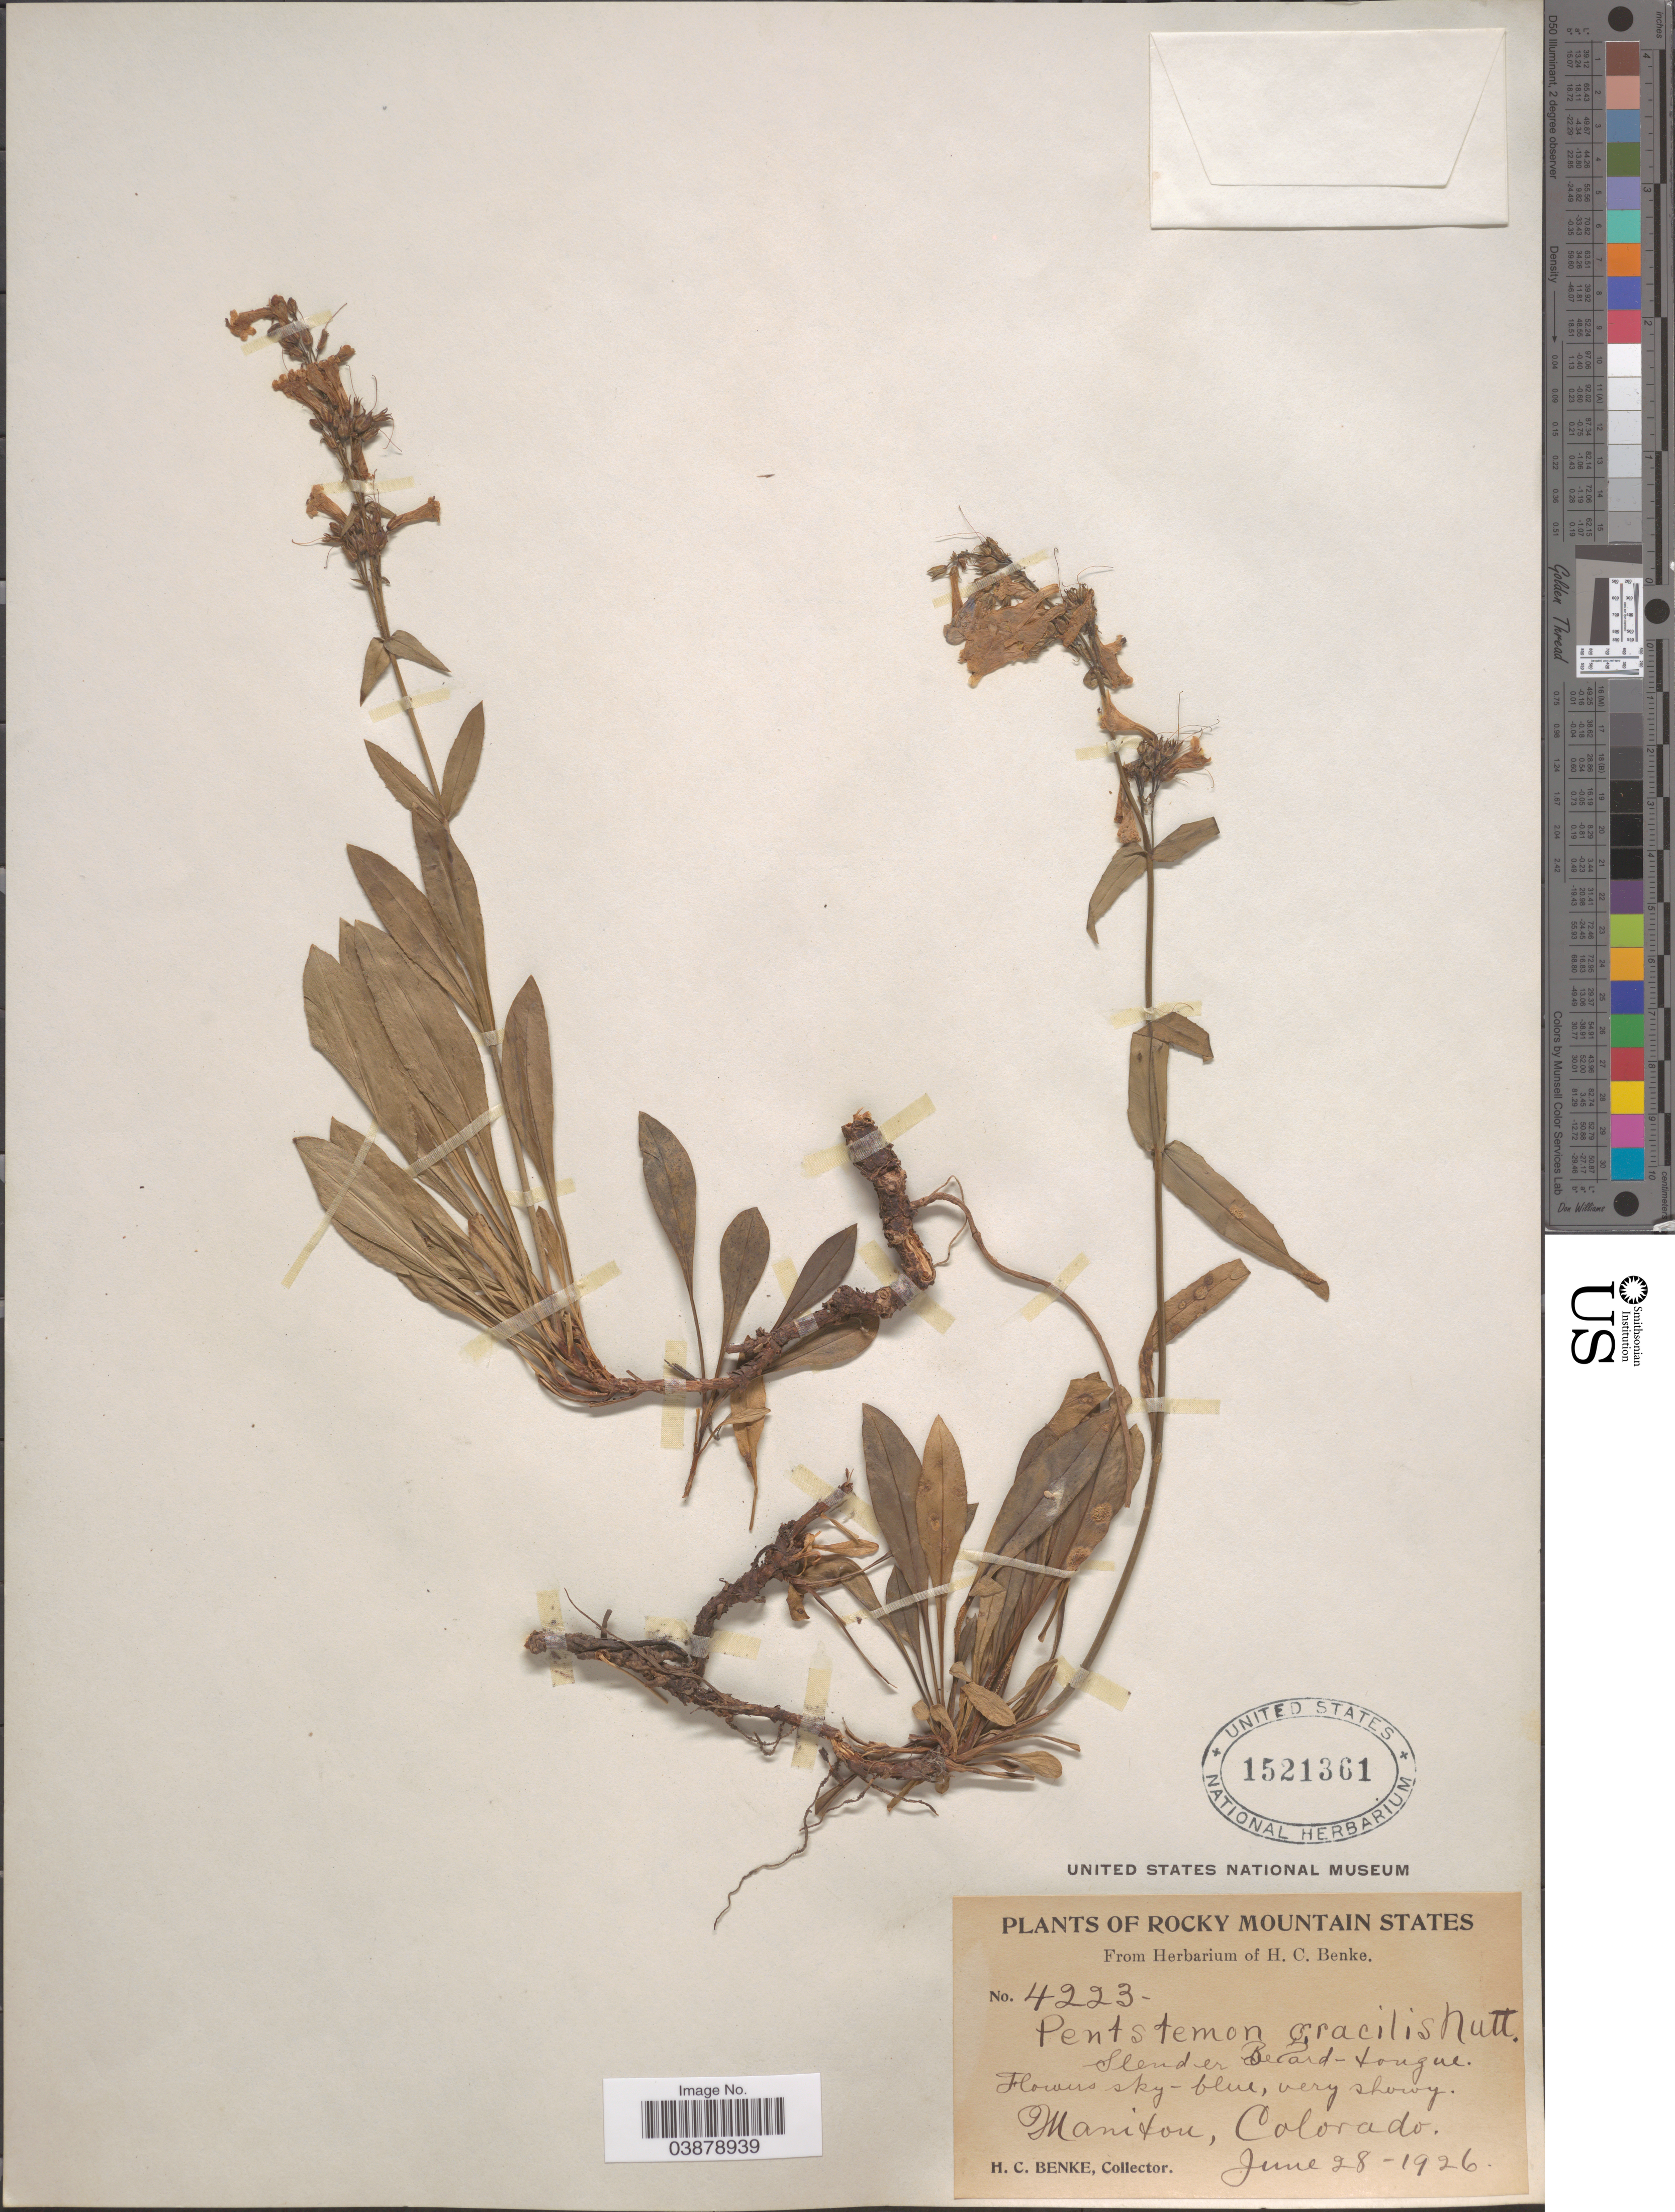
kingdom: Plantae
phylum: Tracheophyta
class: Magnoliopsida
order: Lamiales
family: Plantaginaceae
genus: Penstemon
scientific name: Penstemon virens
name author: Pennell ex Rydb.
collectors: H. Benke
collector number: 4223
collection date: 1926-06-28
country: United States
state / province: Colorado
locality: Rocky Mountain States. Manitou.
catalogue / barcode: US 1521361